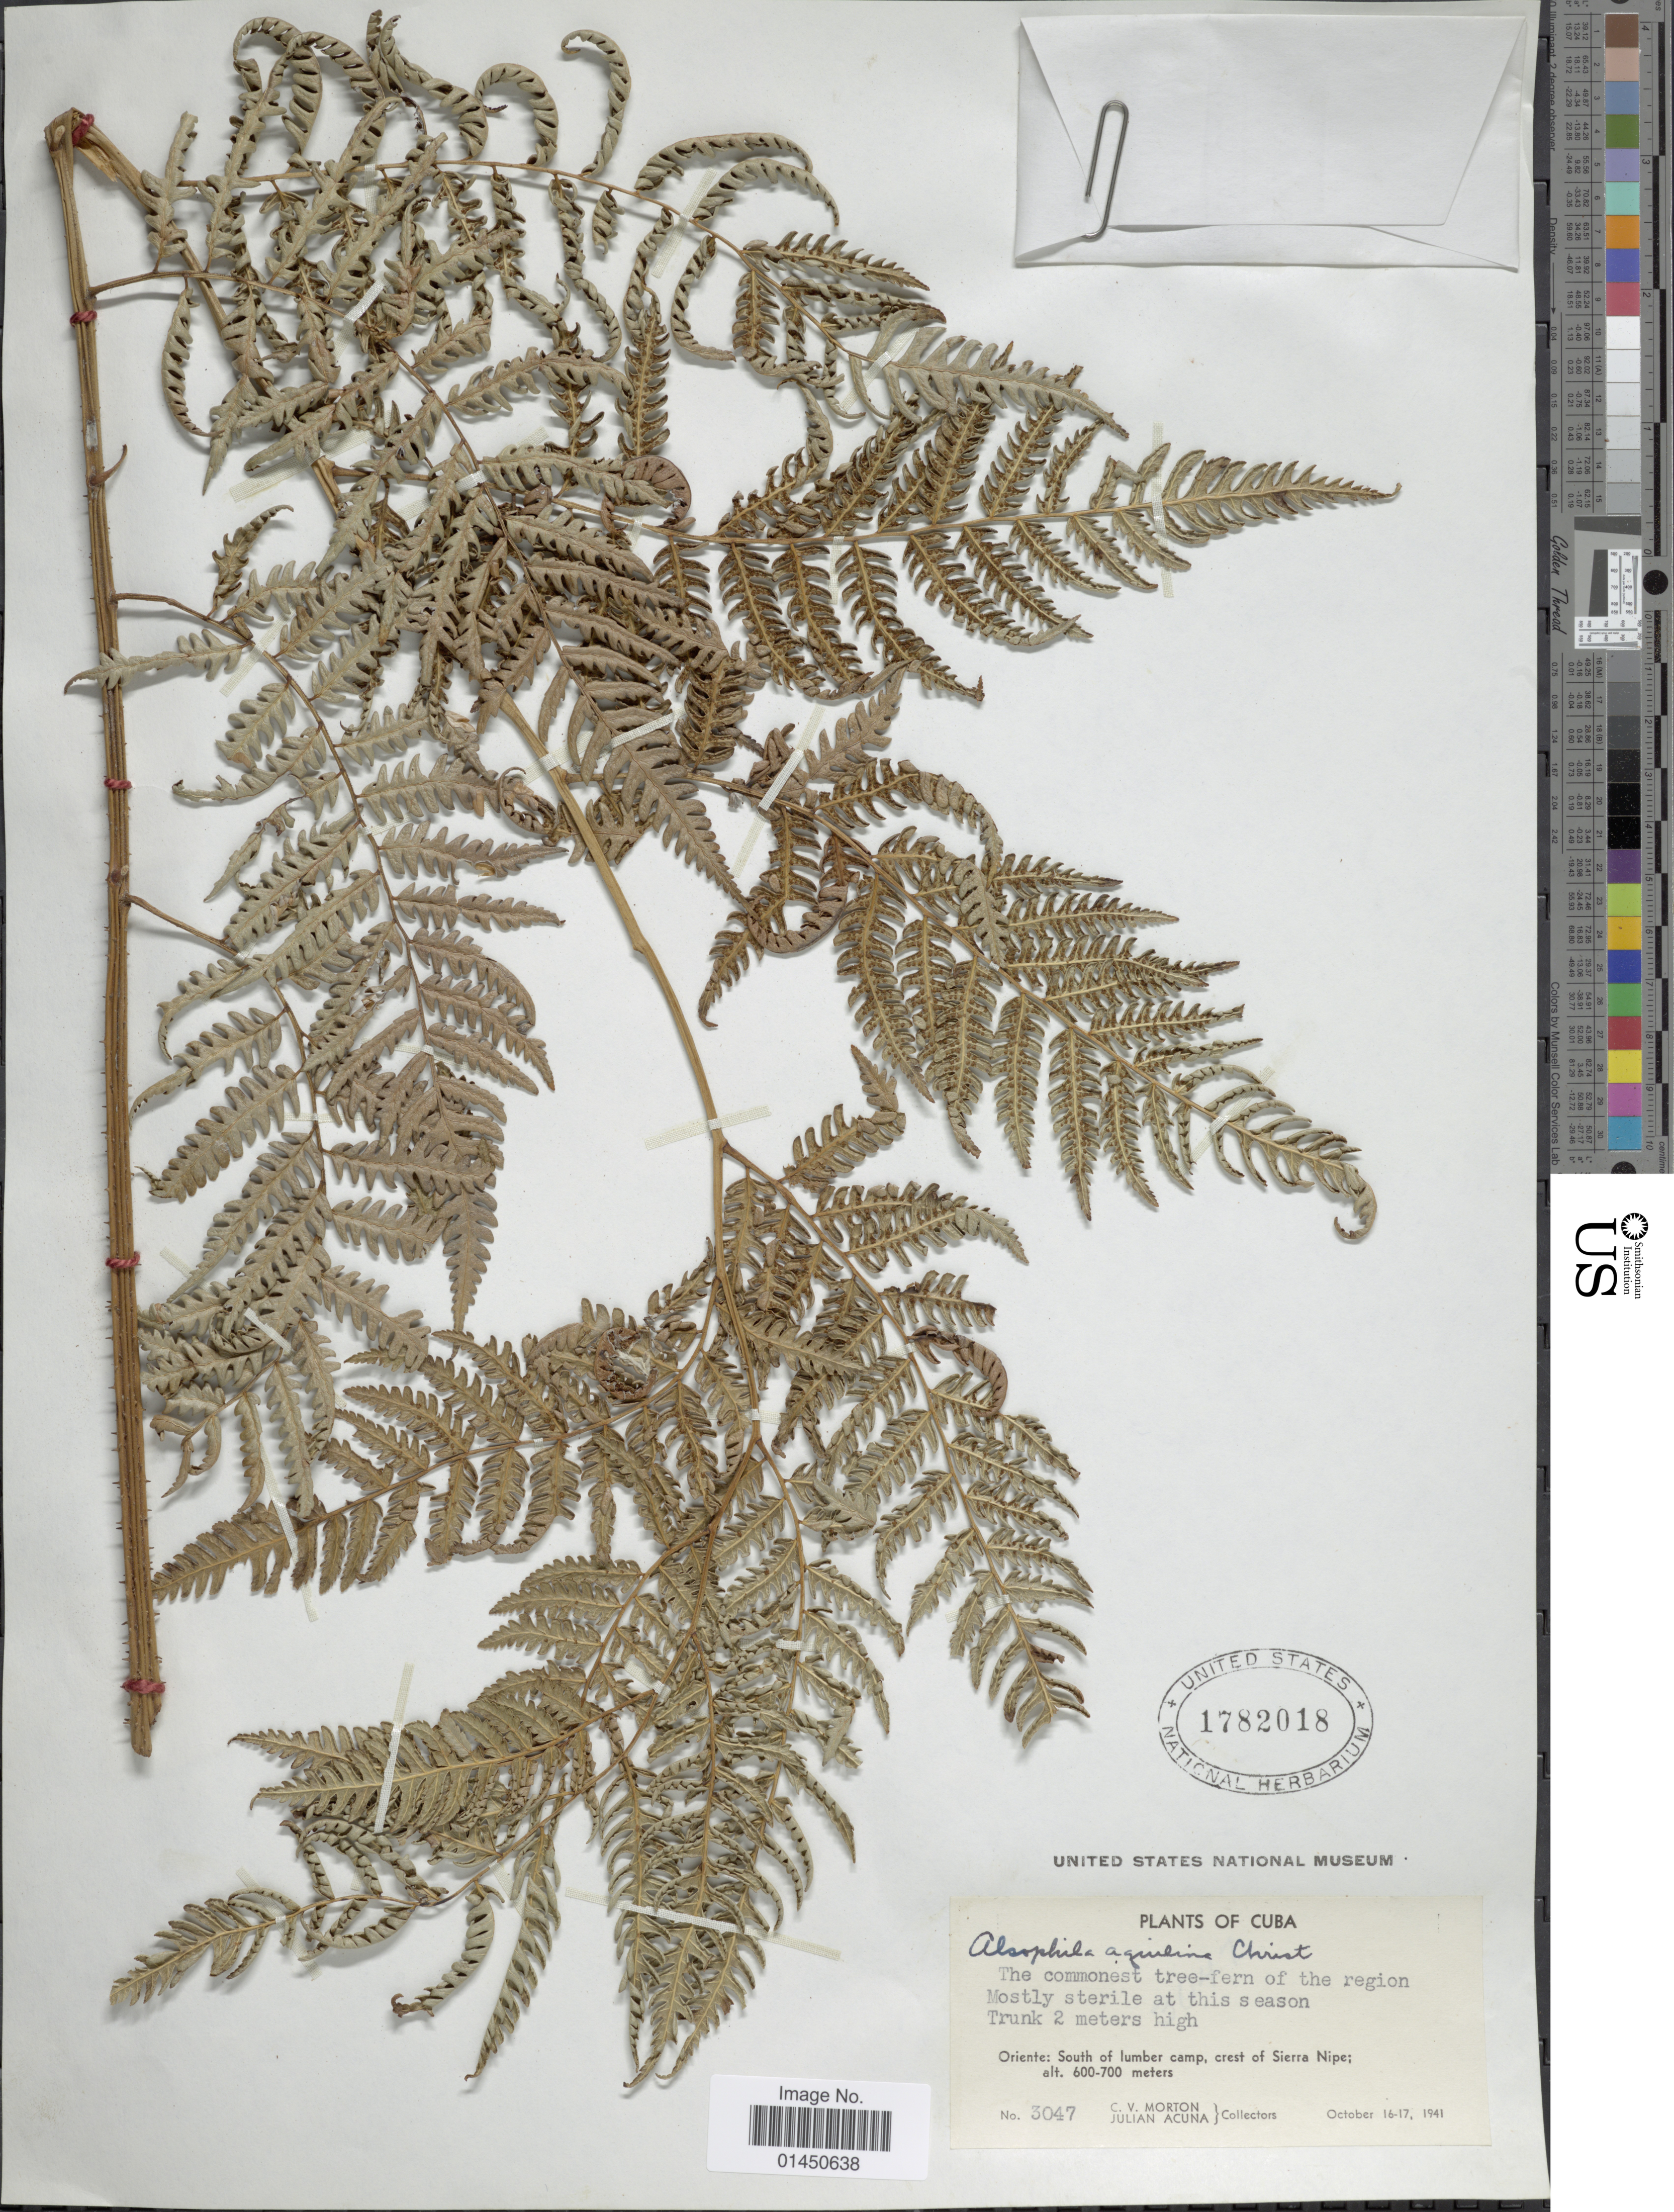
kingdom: Plantae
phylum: Tracheophyta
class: Polypodiopsida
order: Cyatheales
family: Cyatheaceae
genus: Cyathea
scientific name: Cyathea parvula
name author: (Jenman) Domin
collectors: C. V. Morton & J. B. Acuña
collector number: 3047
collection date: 1941-10-16/1941-10-17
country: Cuba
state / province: Oriente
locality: South of lumber camp, crest of Sierra Nipe.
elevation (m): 600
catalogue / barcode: US 1782018